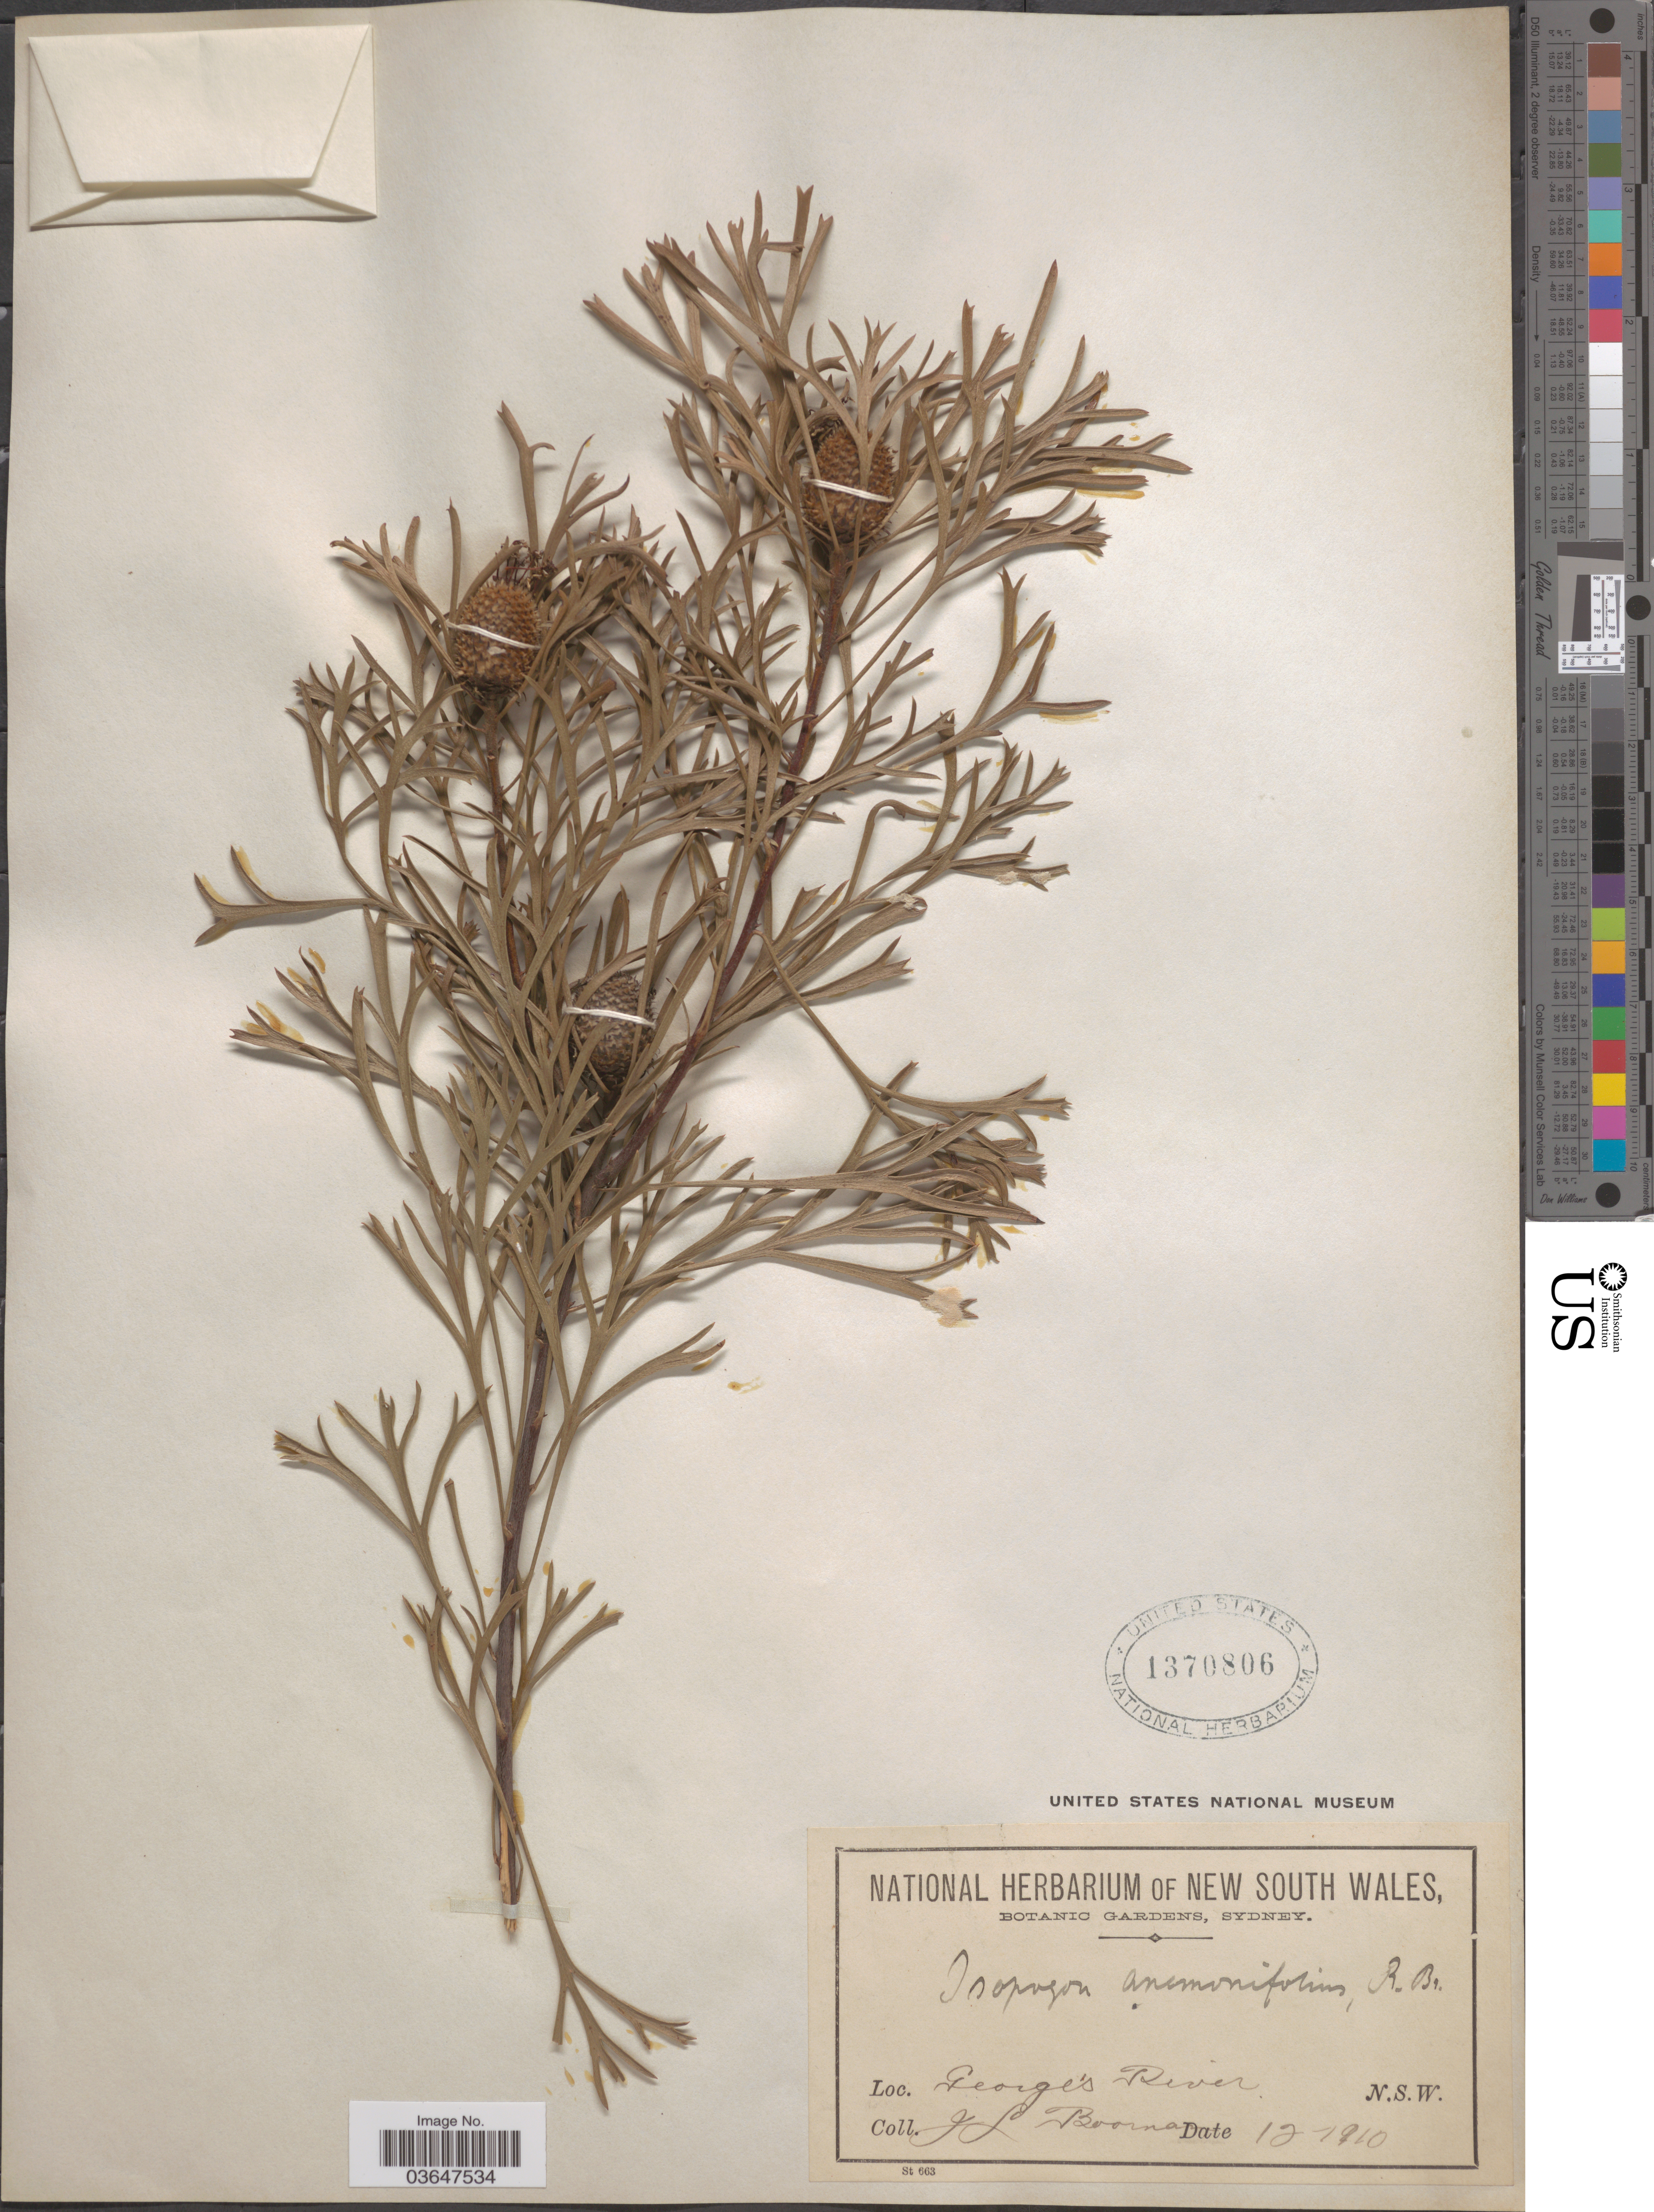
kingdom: Plantae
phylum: Tracheophyta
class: Magnoliopsida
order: Proteales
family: Proteaceae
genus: Isopogon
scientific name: Isopogon anemonifolius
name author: (Salisb.) Knight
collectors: J. Boorman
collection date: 1910-12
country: Australia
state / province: New South Wales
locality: George's River N.S.W.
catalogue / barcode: US 1370806